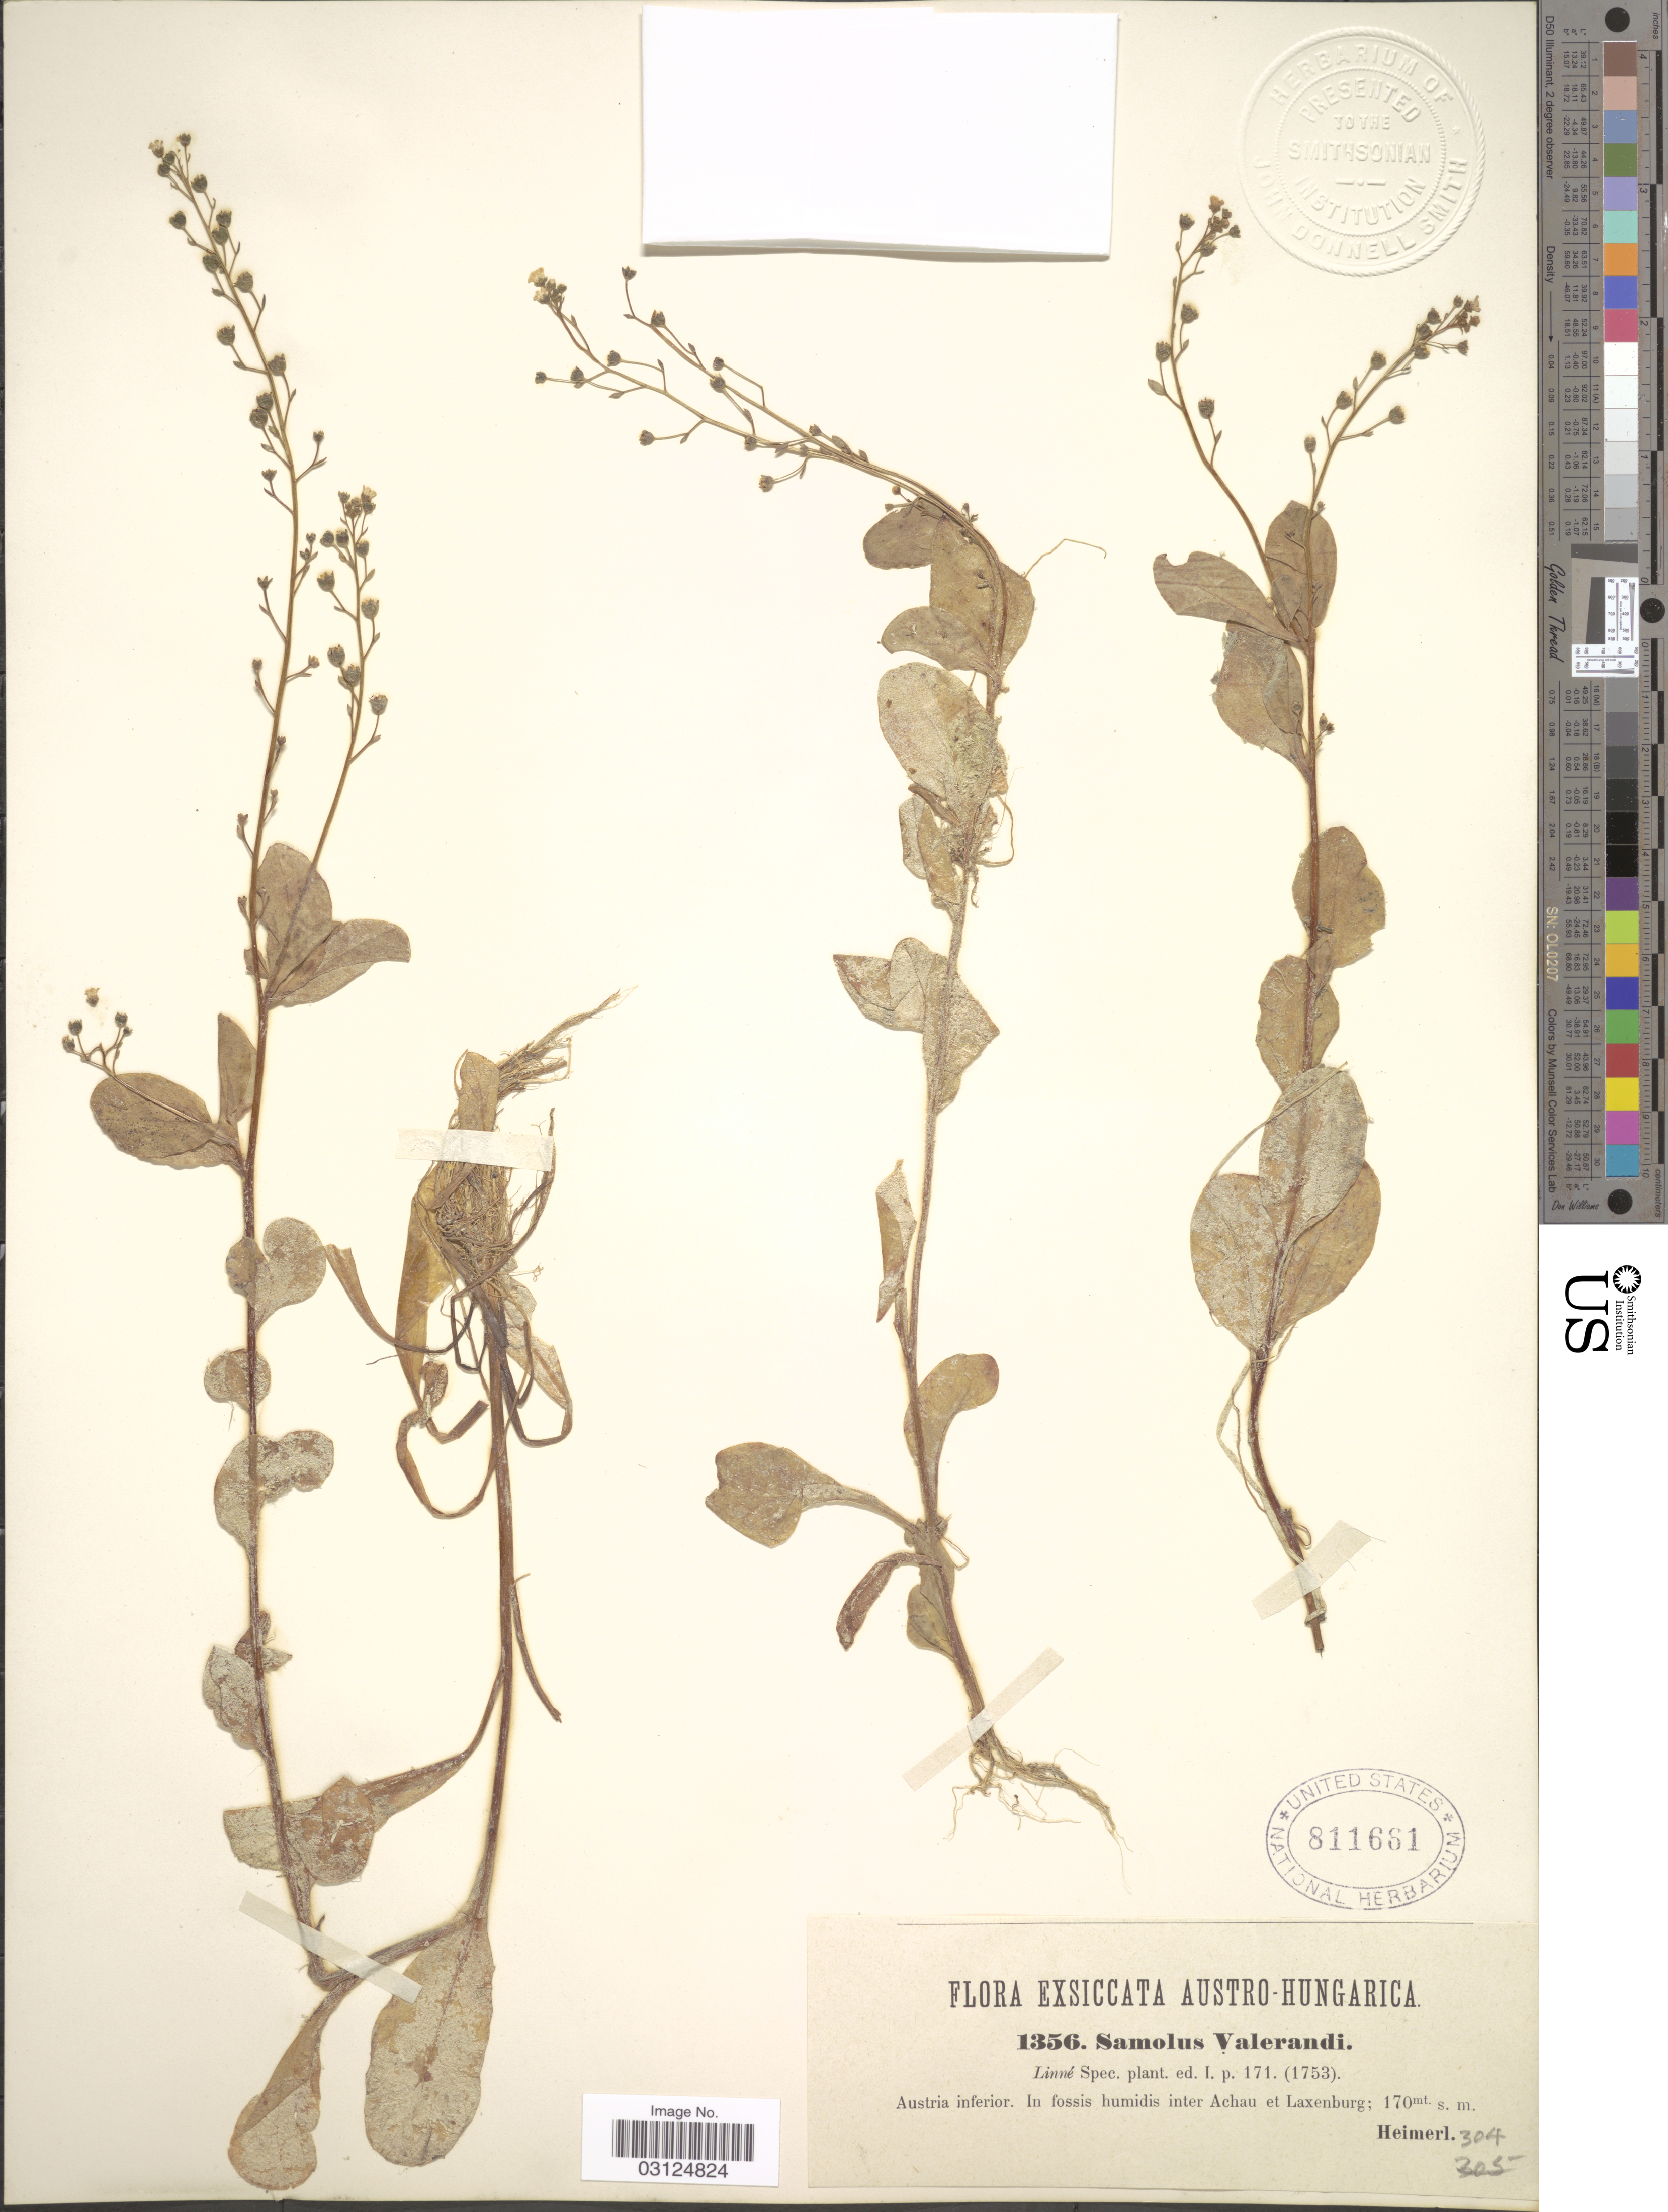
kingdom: Plantae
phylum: Tracheophyta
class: Magnoliopsida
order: Ericales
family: Primulaceae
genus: Samolus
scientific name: Samolus valerandi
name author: L.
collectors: Heimerl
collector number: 1356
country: Austria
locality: Austro-Hungarica. Austria inferior. In fossis humidis inter Achau et Laxenburg.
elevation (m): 170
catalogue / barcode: US 811661